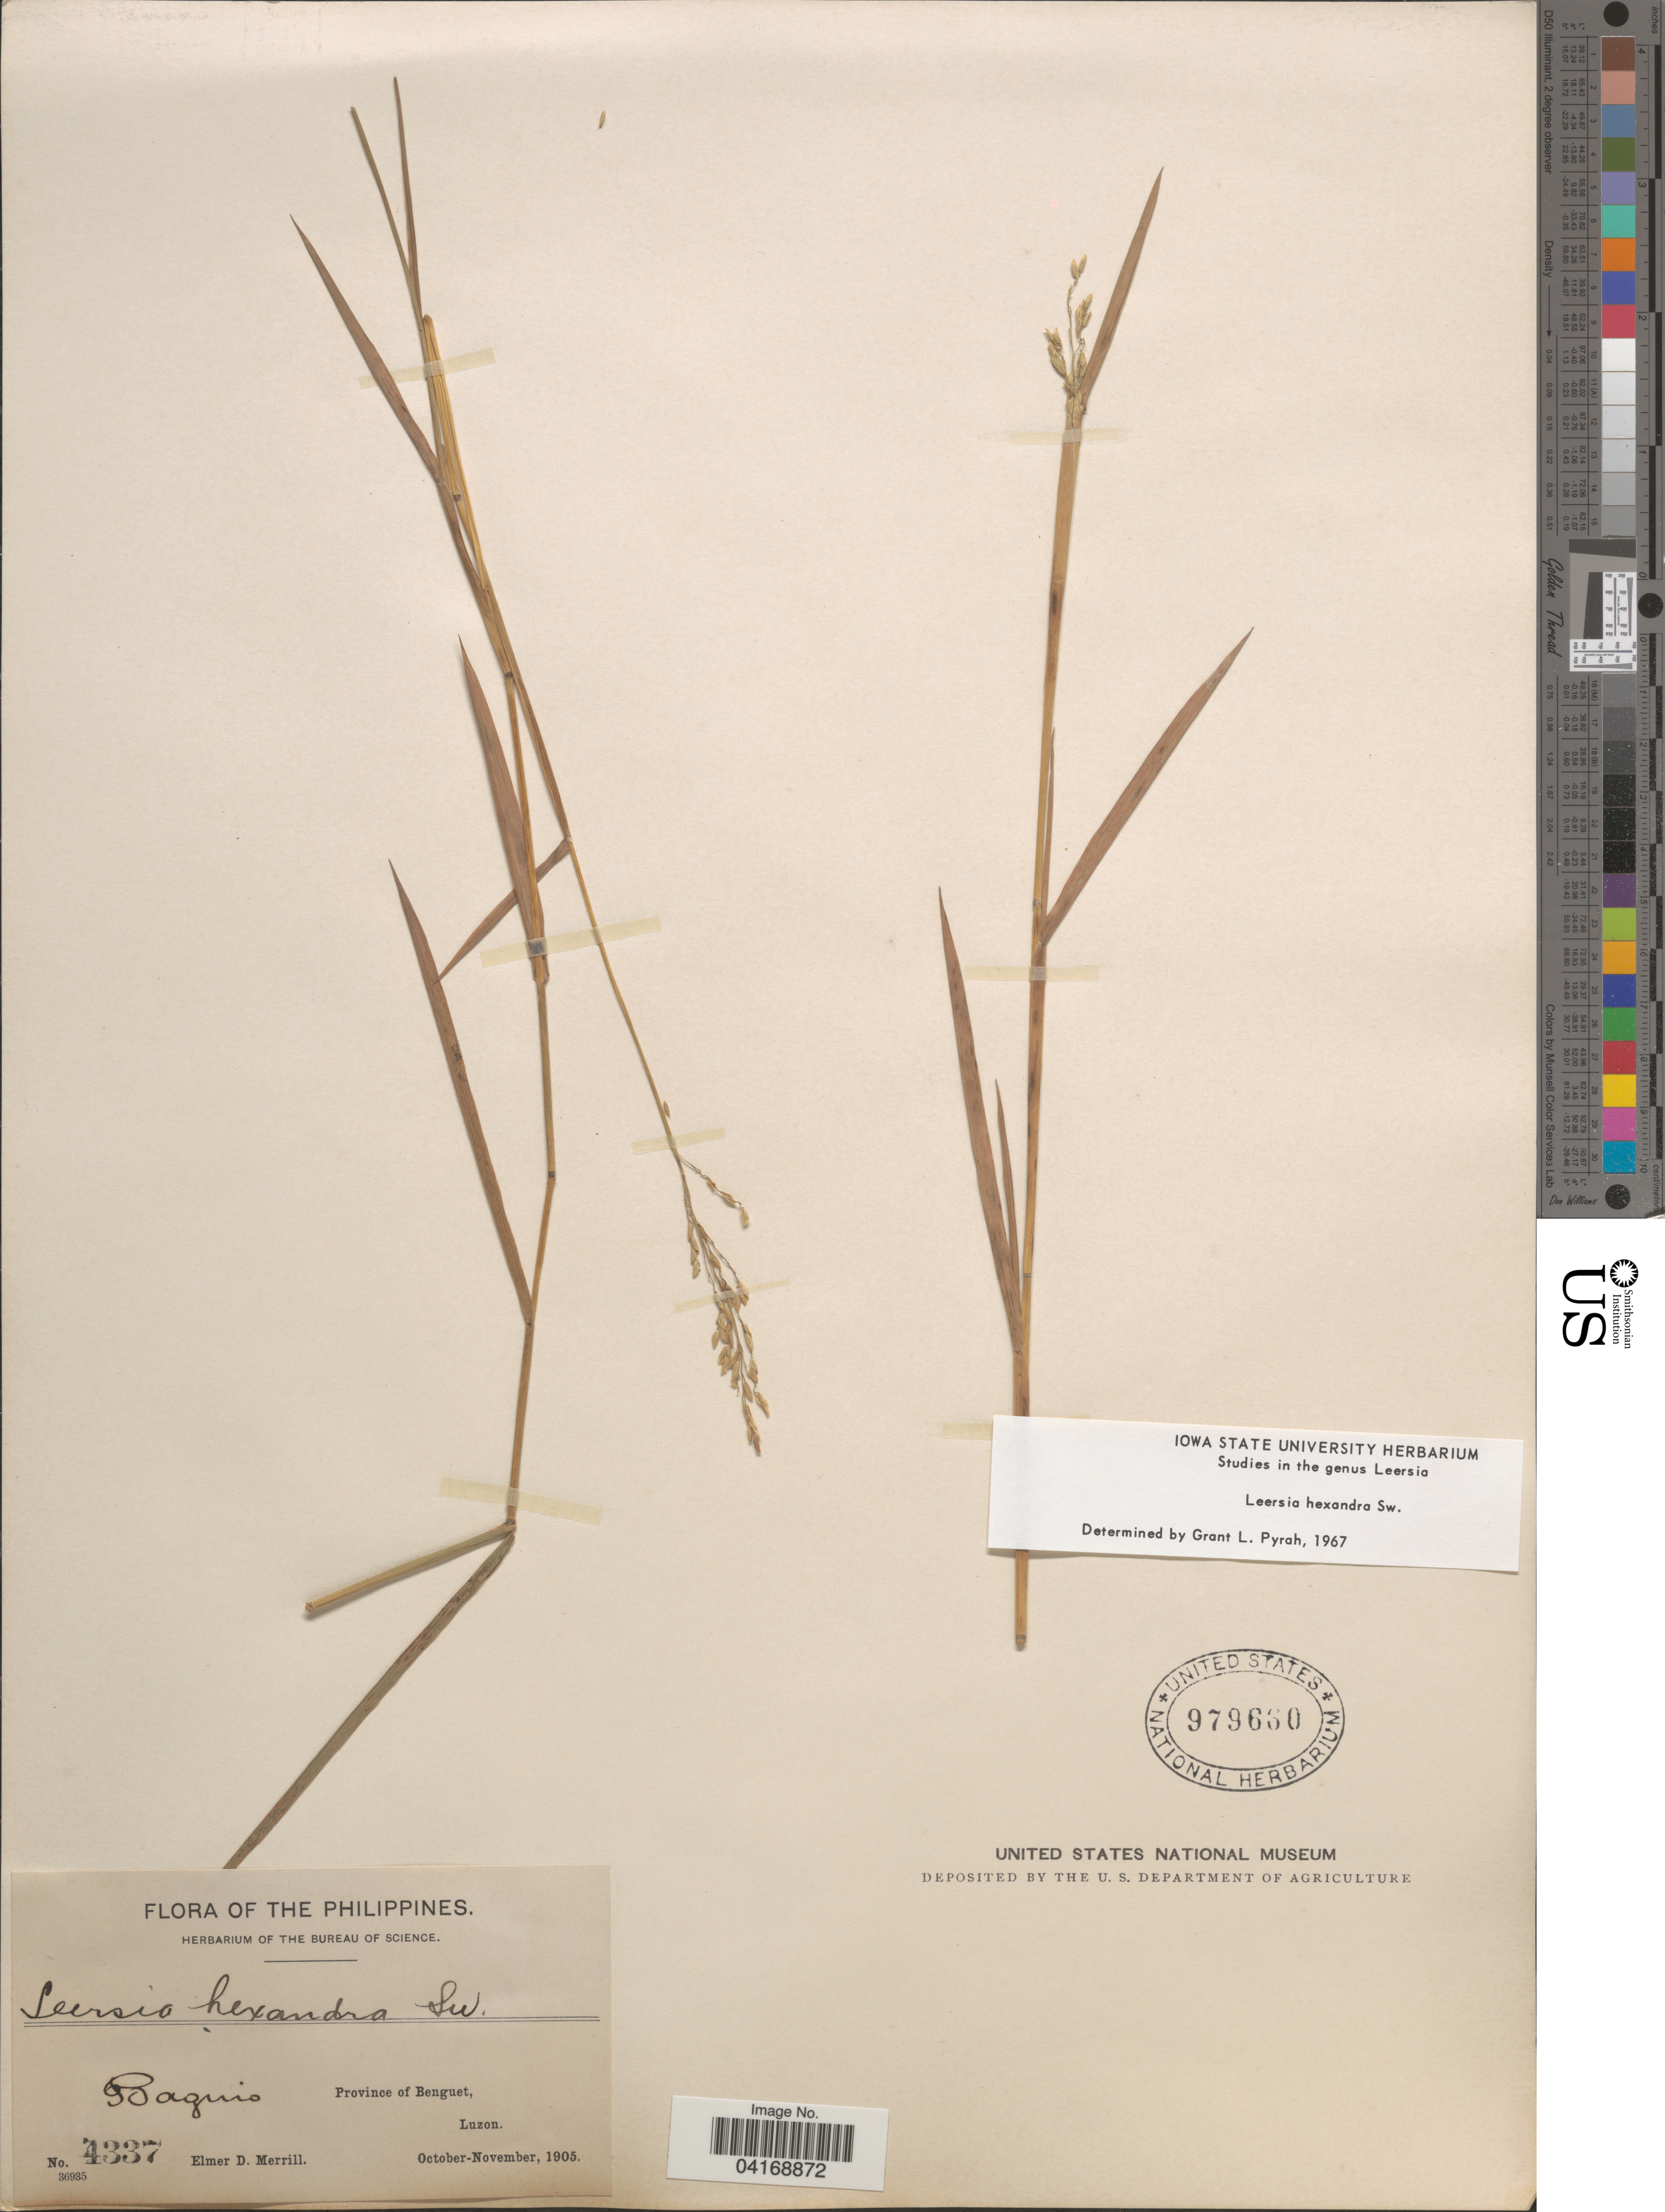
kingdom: Plantae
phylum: Tracheophyta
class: Liliopsida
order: Poales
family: Poaceae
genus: Leersia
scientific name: Leersia hexandra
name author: Sw.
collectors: E. D. Merrill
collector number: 4337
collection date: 1905-10/1905-11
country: Philippines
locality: Baguio. Province of Benguet, Luzon.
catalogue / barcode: US 979660